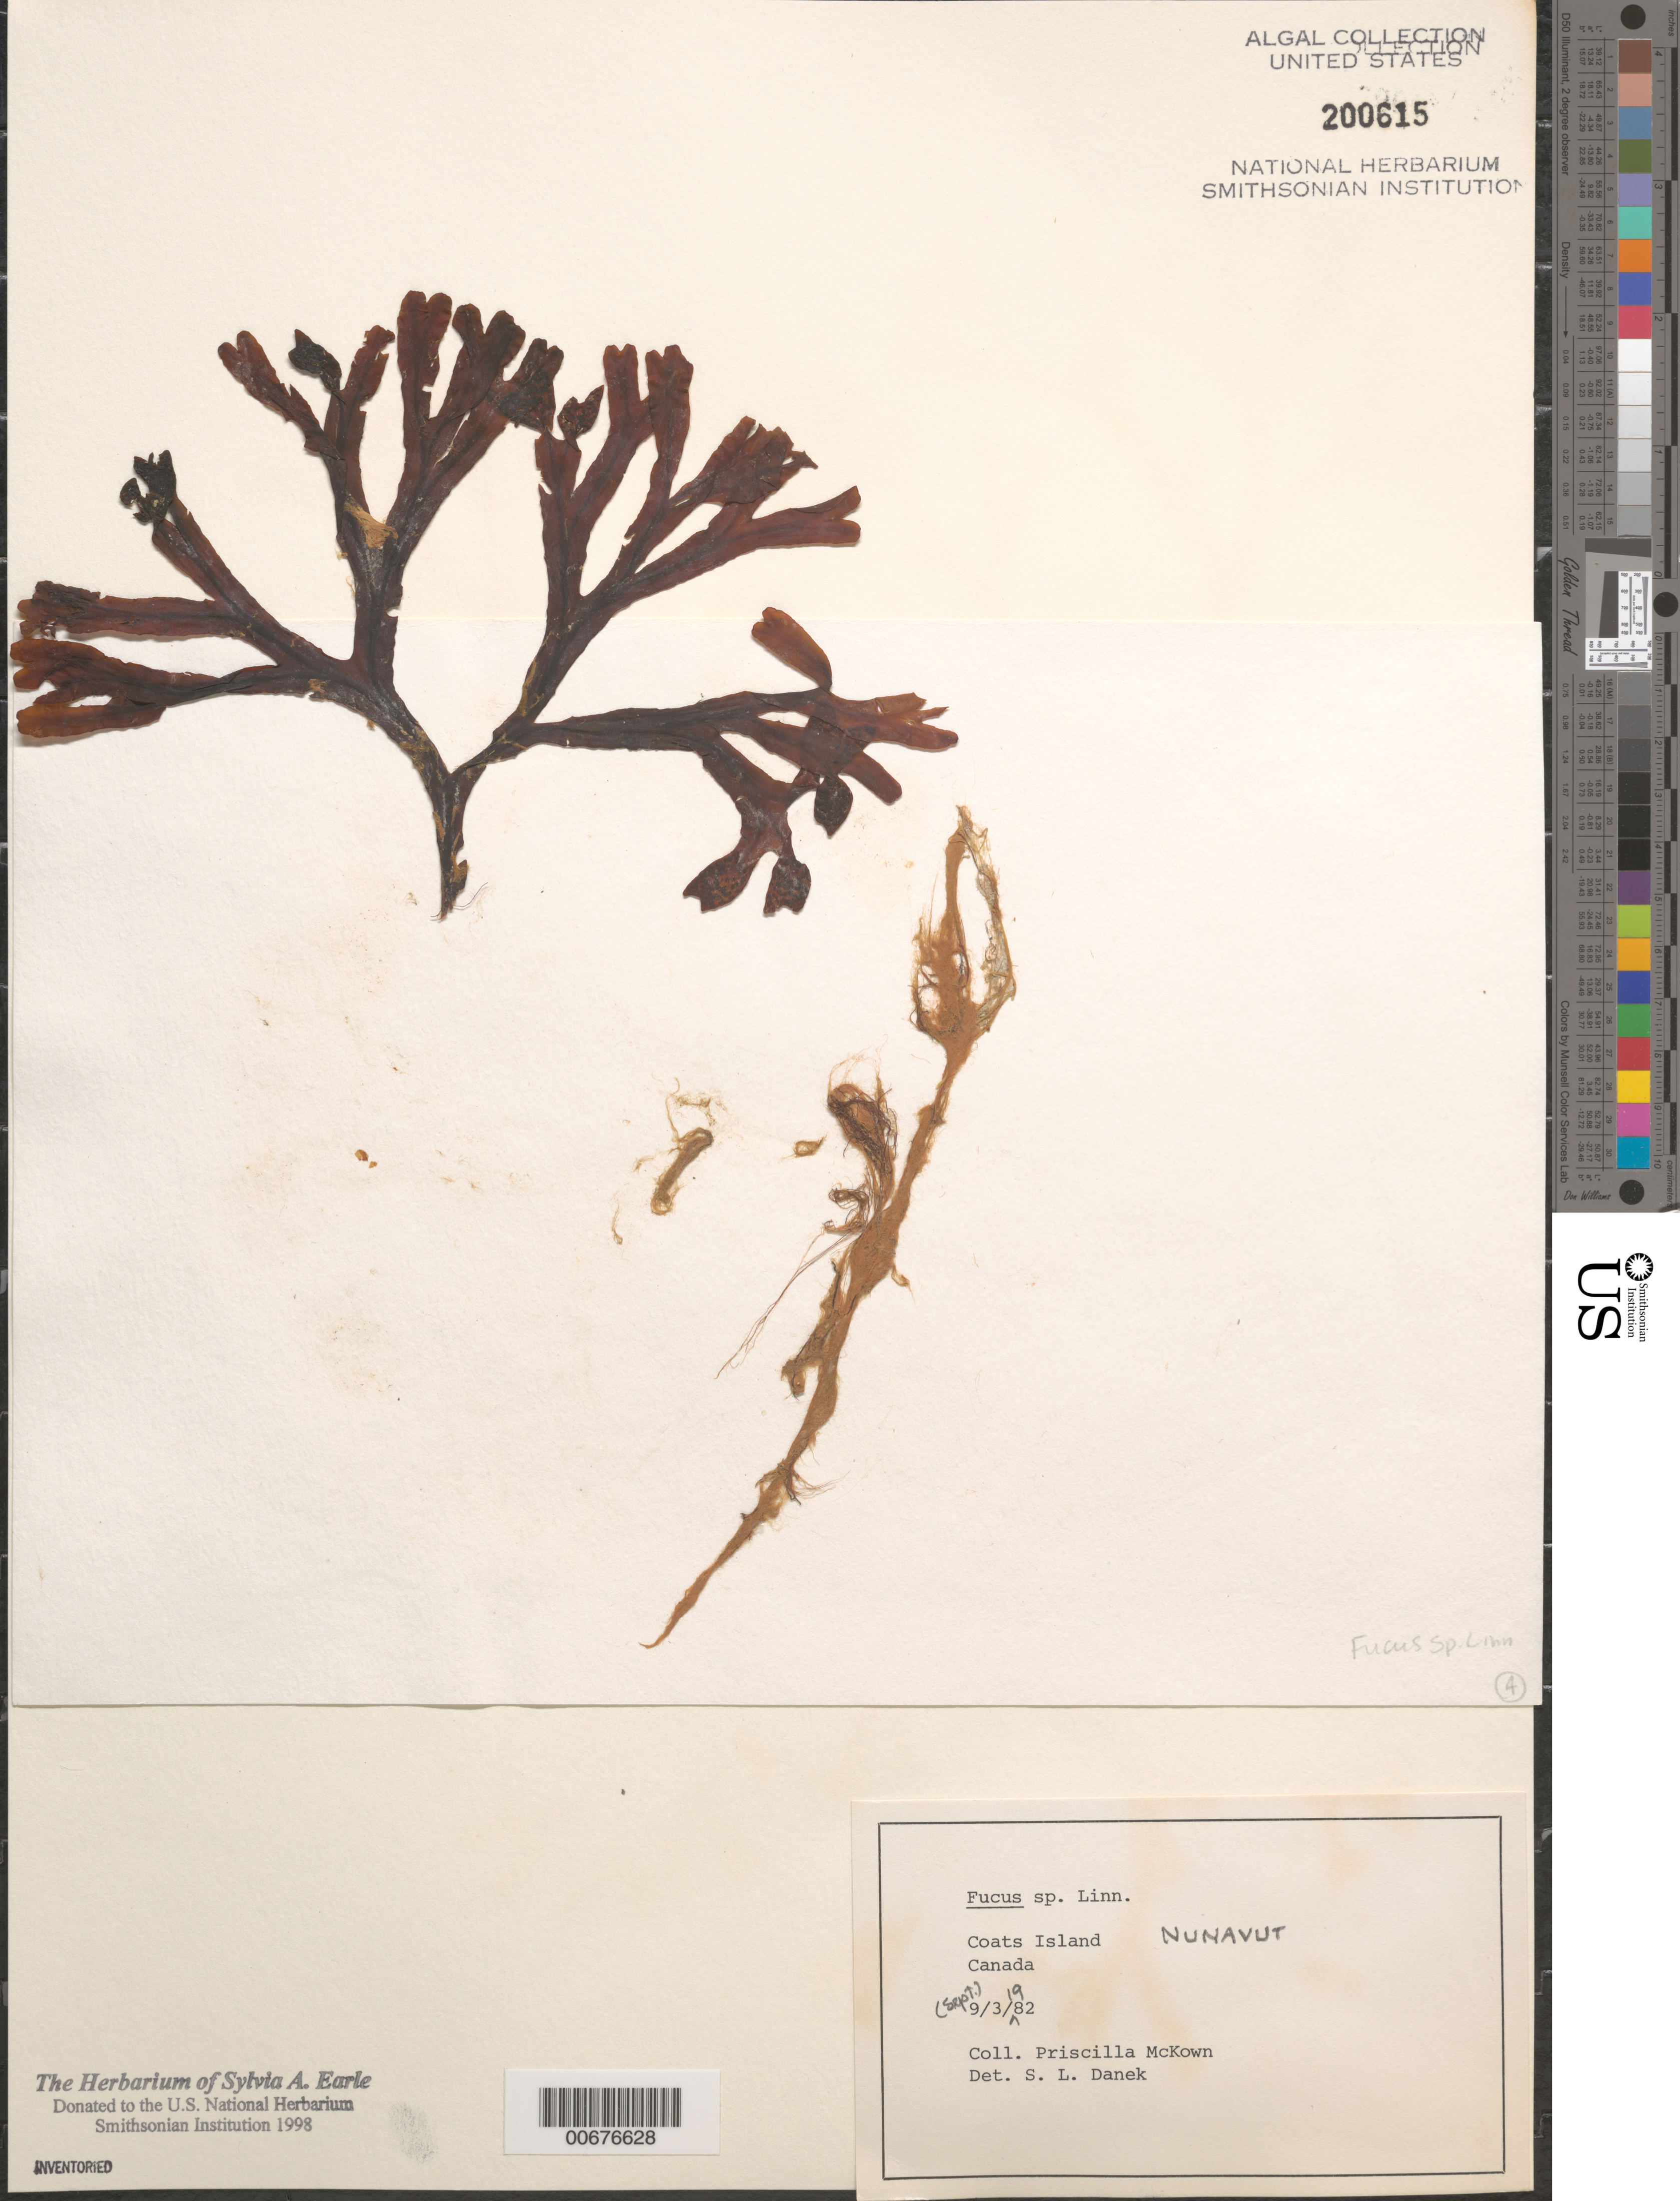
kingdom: Chromista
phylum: Ochrophyta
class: Phaeophyceae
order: Fucales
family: Fucaceae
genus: Fucus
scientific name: Fucus sp.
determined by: Danek, S. L.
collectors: P. McKown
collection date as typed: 03 Sep 1982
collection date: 1982-09-03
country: Canada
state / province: Nunavut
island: Coats Island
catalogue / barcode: US 200615